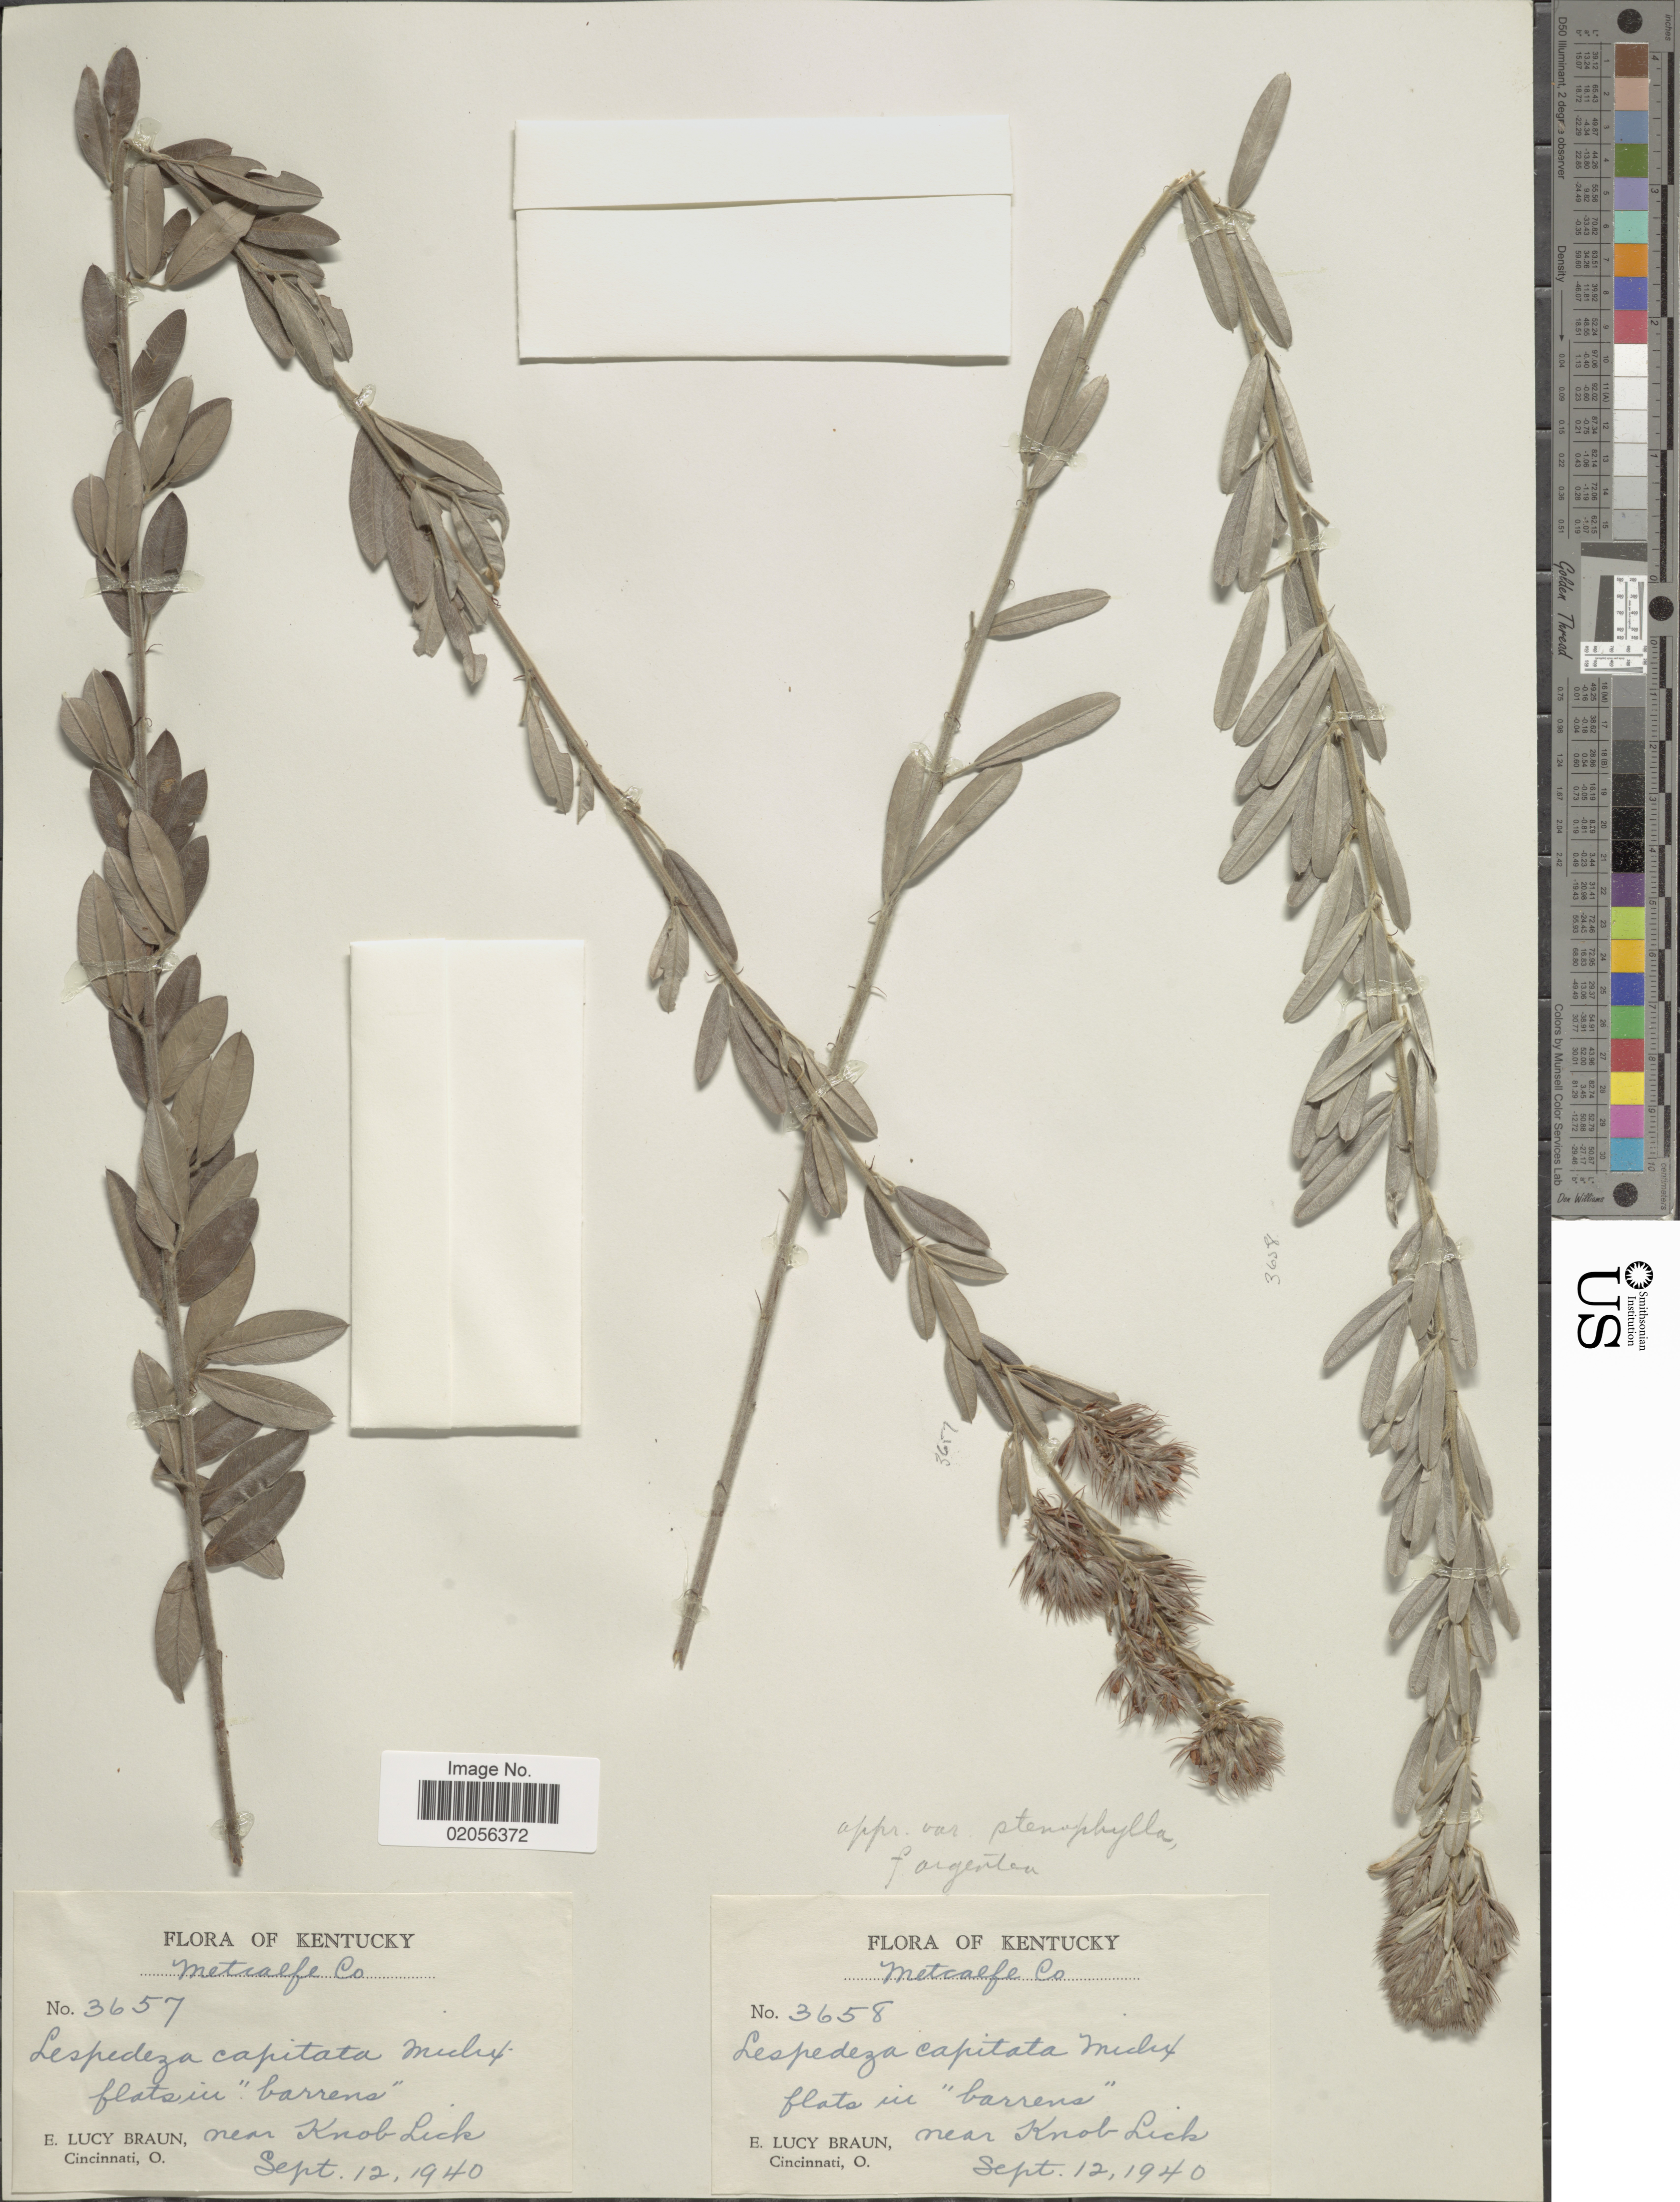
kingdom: Plantae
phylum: Tracheophyta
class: Magnoliopsida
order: Fabales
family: Fabaceae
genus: Lespedeza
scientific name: Lespedeza capitata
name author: Michx.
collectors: E. L. Braun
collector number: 3657/3658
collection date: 1940-09-12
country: United States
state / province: Kentucky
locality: Metcalfe Co. near Knoblick